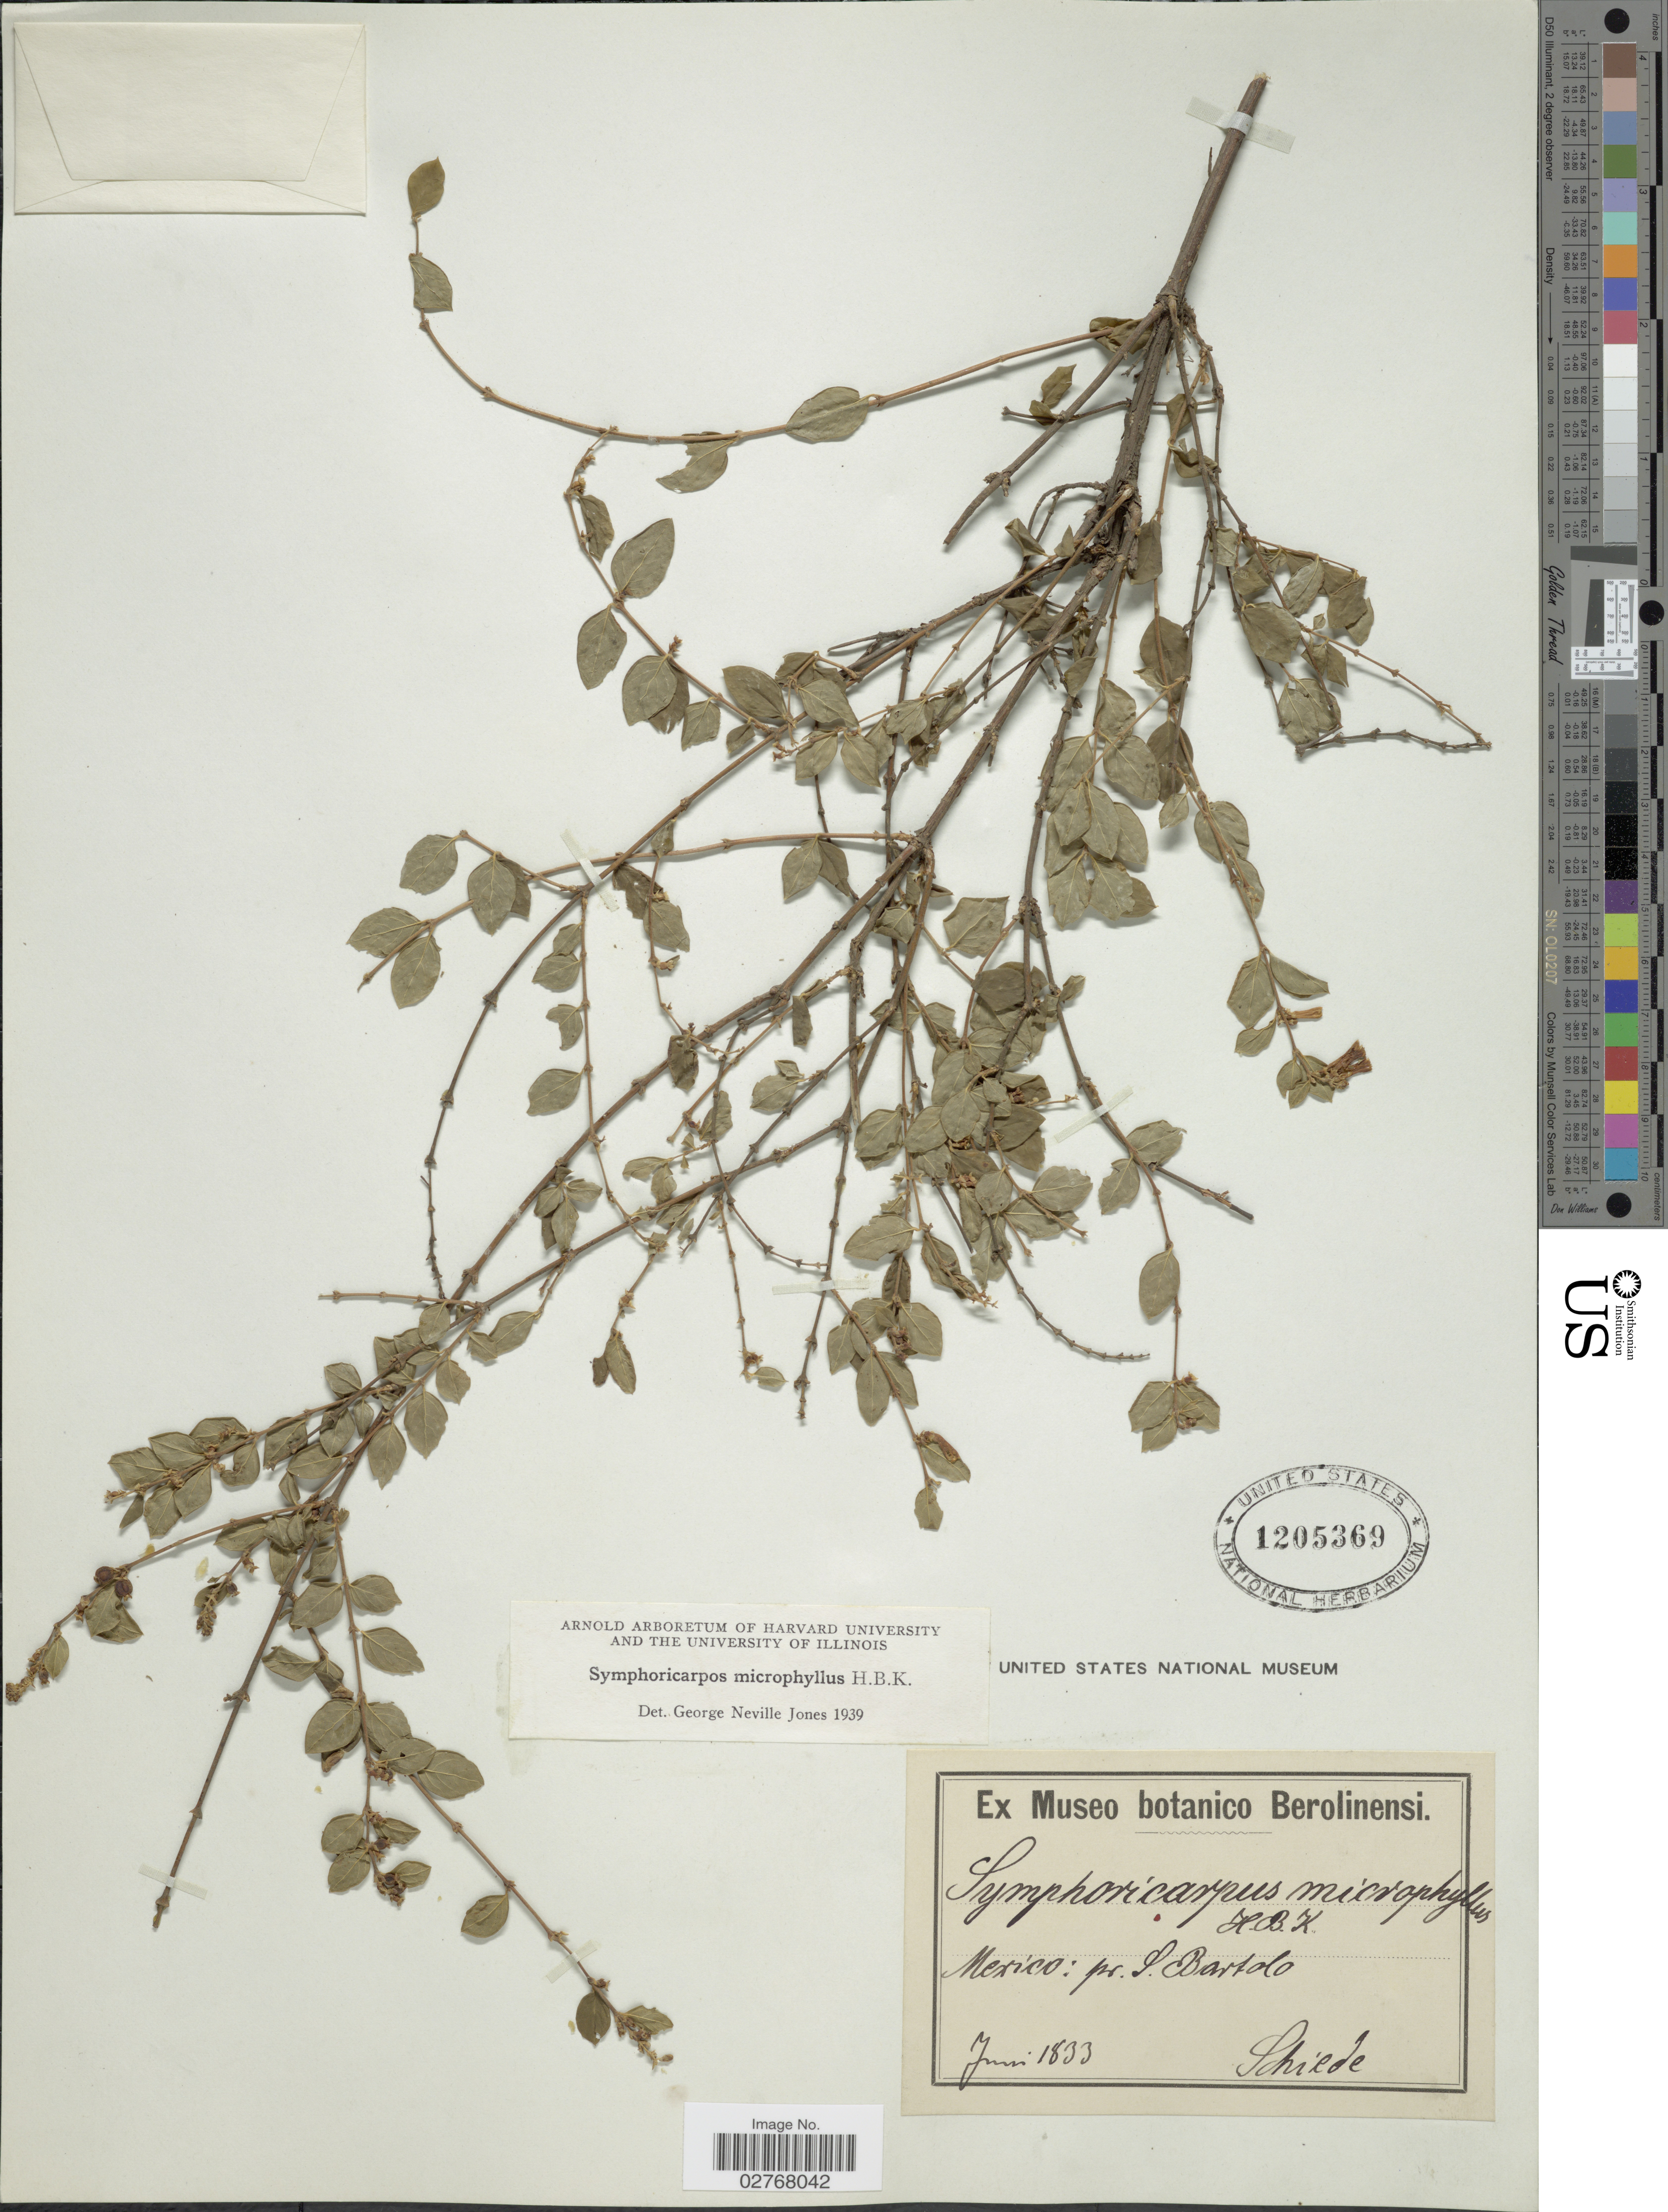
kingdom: Plantae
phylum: Tracheophyta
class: Magnoliopsida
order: Dipsacales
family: Caprifoliaceae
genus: Symphoricarpos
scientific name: Symphoricarpos microphyllus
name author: Kunth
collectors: Schiede, --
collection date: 1833-06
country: Mexico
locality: Pr. S. Bartolo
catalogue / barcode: US 1205369